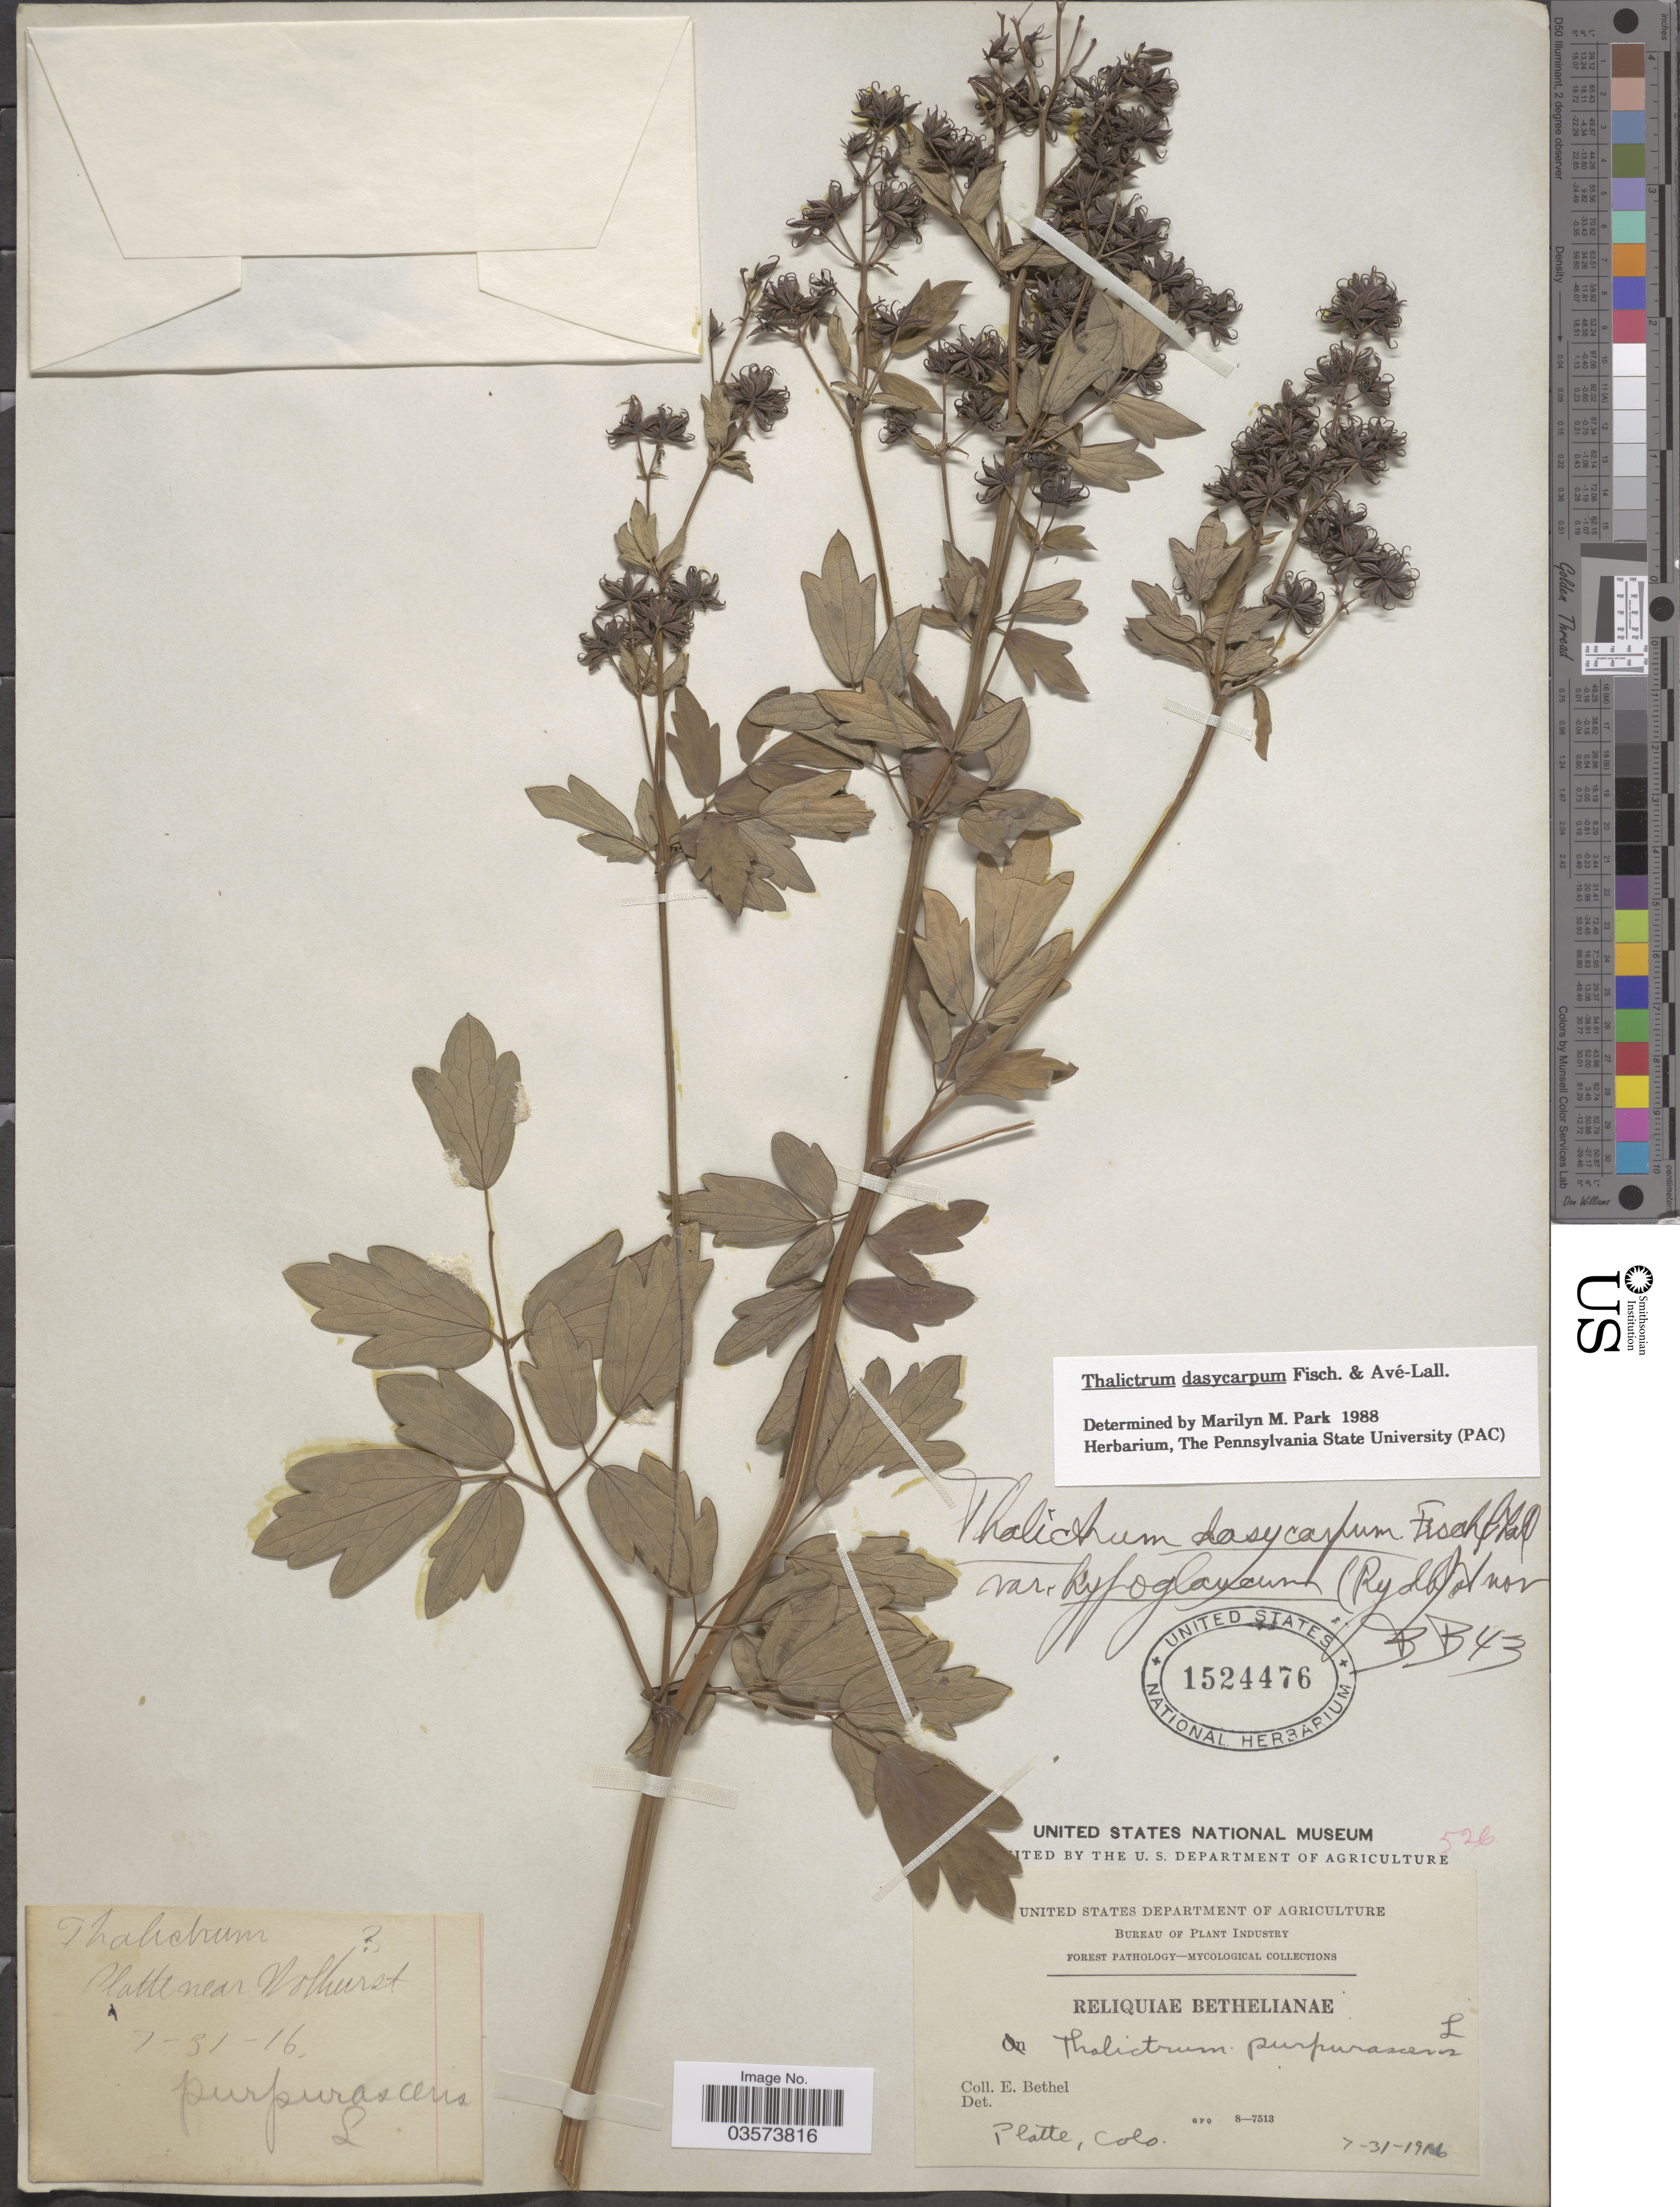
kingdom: Plantae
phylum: Tracheophyta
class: Magnoliopsida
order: Ranunculales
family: Ranunculaceae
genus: Thalictrum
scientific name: Thalictrum dasycarpum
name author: Fisch. & Avé-Lall.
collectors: E. Bethel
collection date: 1916-07-31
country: United States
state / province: Colorado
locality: Platte, near Wolhurst.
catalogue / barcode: US 1524476